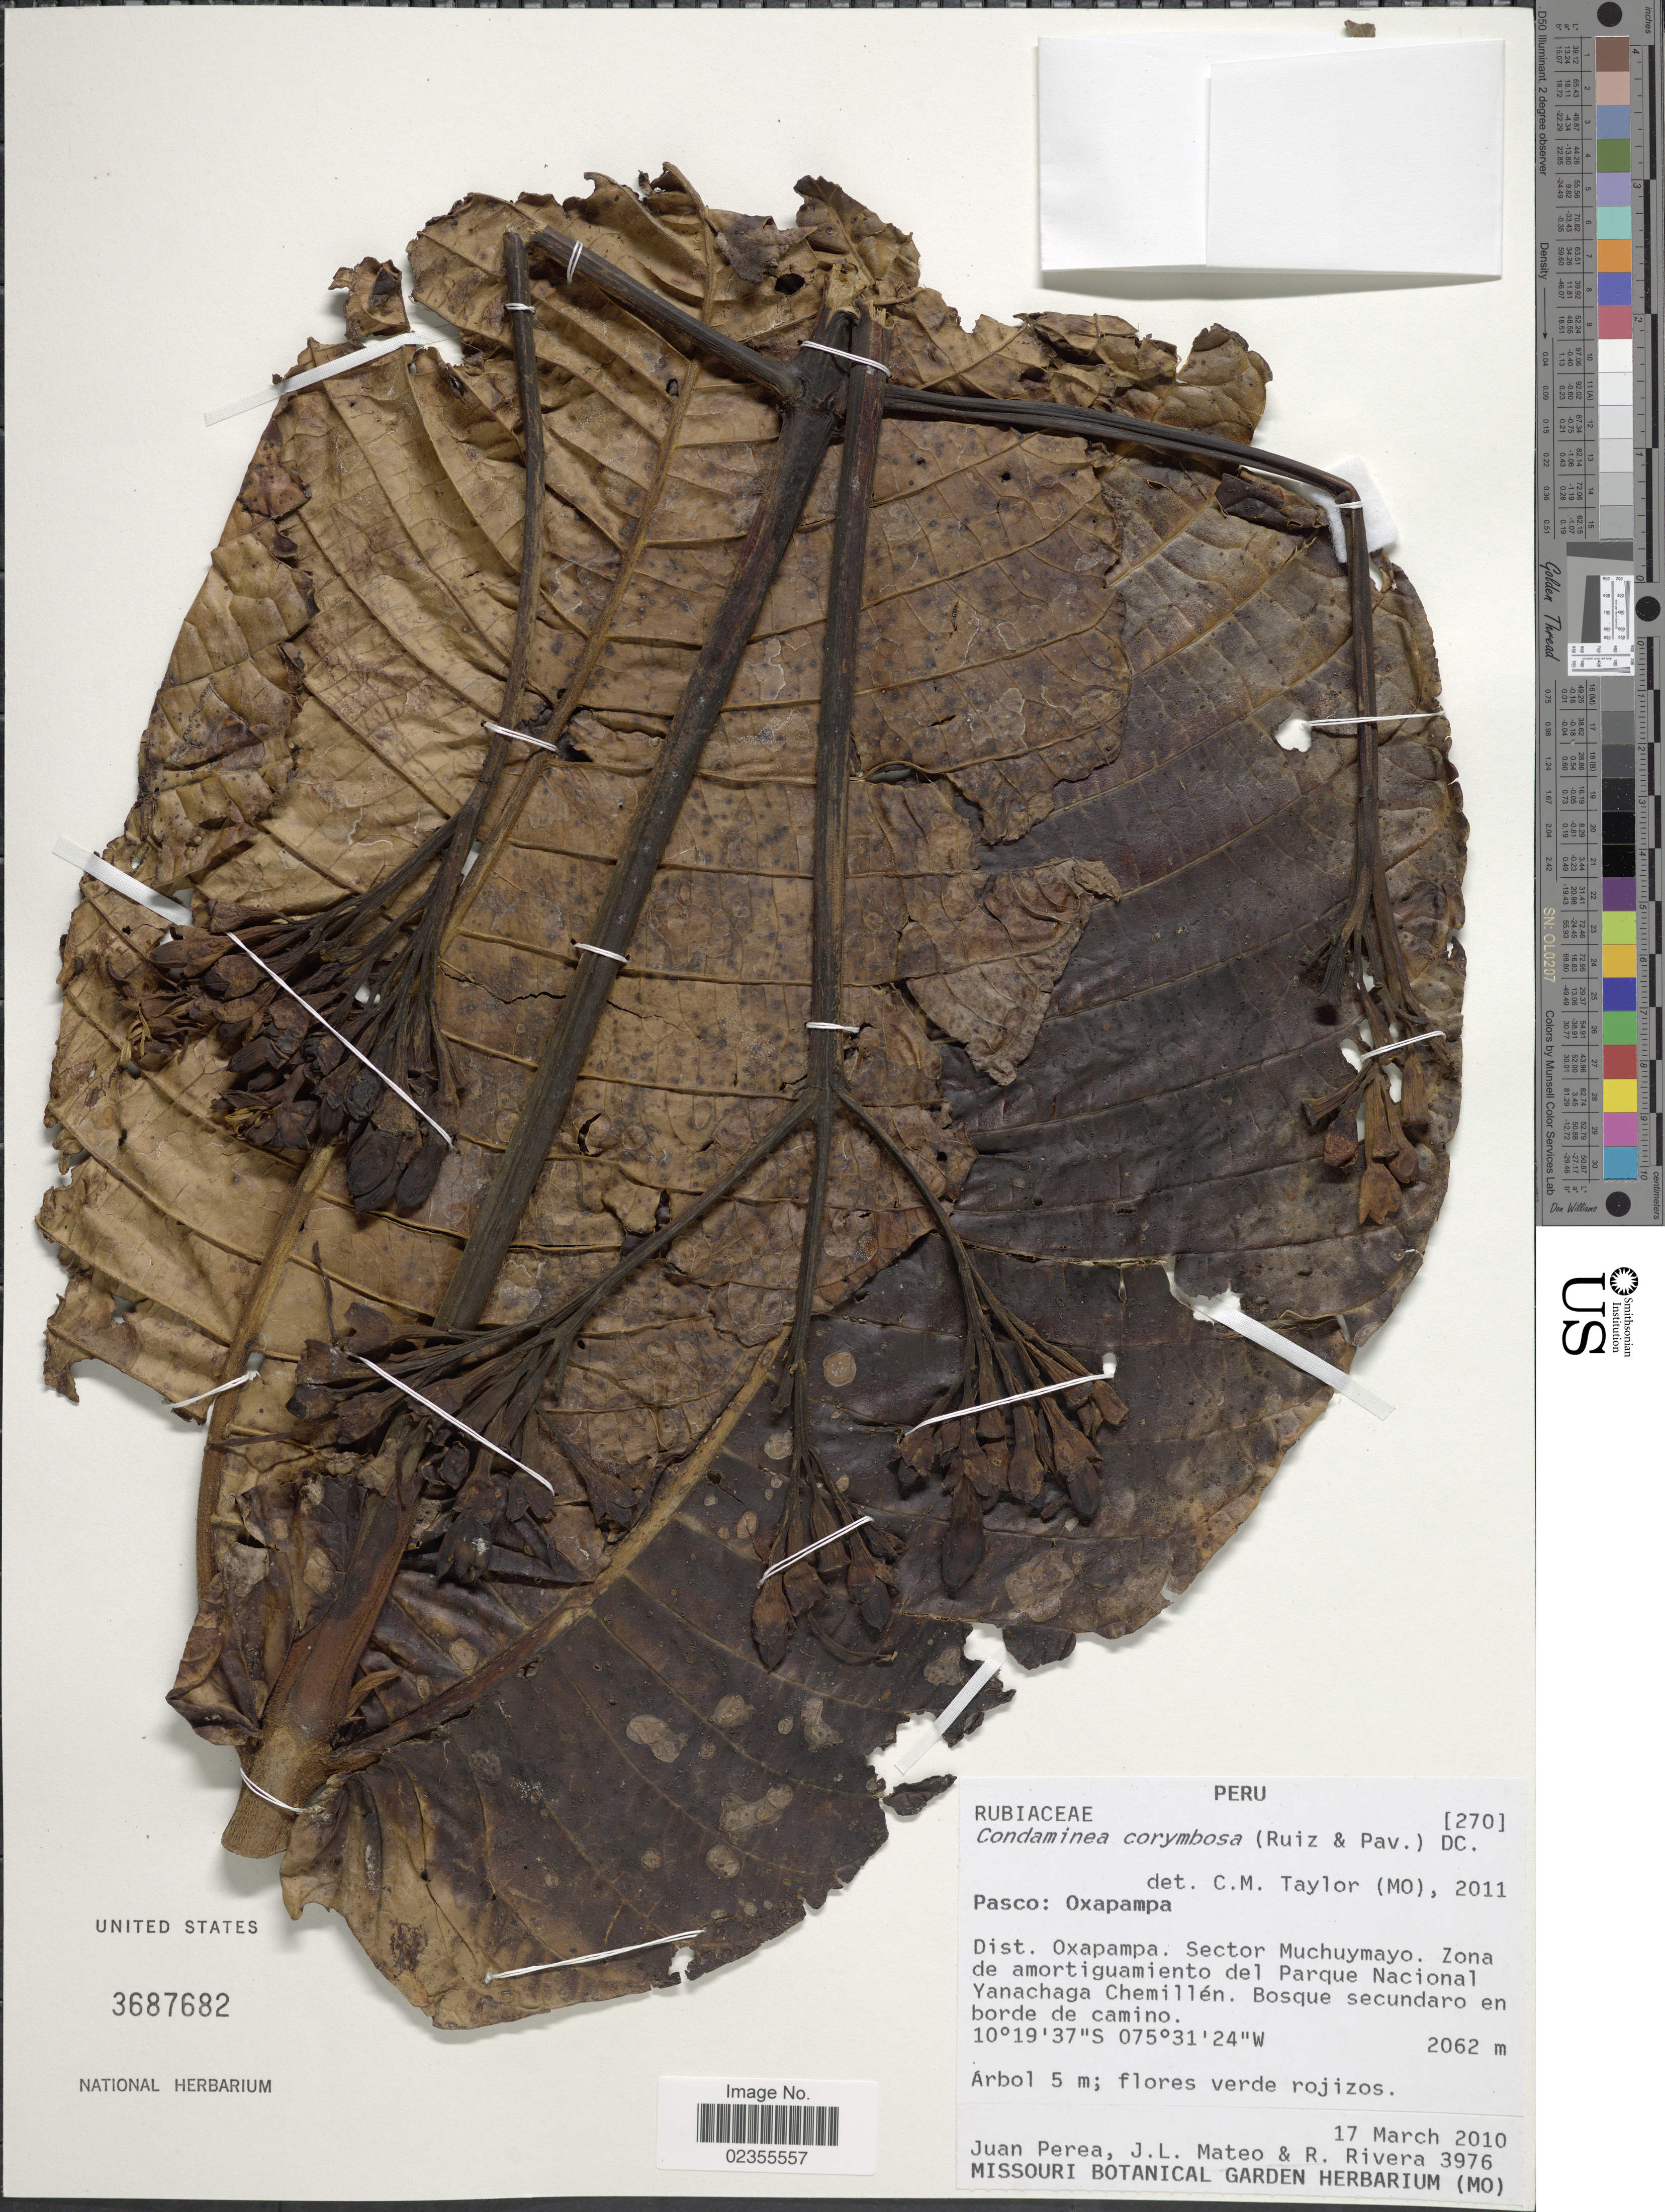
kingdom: Plantae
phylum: Tracheophyta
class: Magnoliopsida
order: Gentianales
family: Rubiaceae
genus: Condaminea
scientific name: Condaminea corymbosa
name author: (Ruiz & Pav.) DC.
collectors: J. Perea, J. Mateo & R. Rivera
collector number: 3676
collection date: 2010-03-17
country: Peru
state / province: Pasco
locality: Oxapampa. Dist. Oxapampa. Sector Muchuymayo. Zona de amortiguamiento del parque Nacional Yanachaga Chemillen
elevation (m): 2062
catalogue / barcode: US 3687682